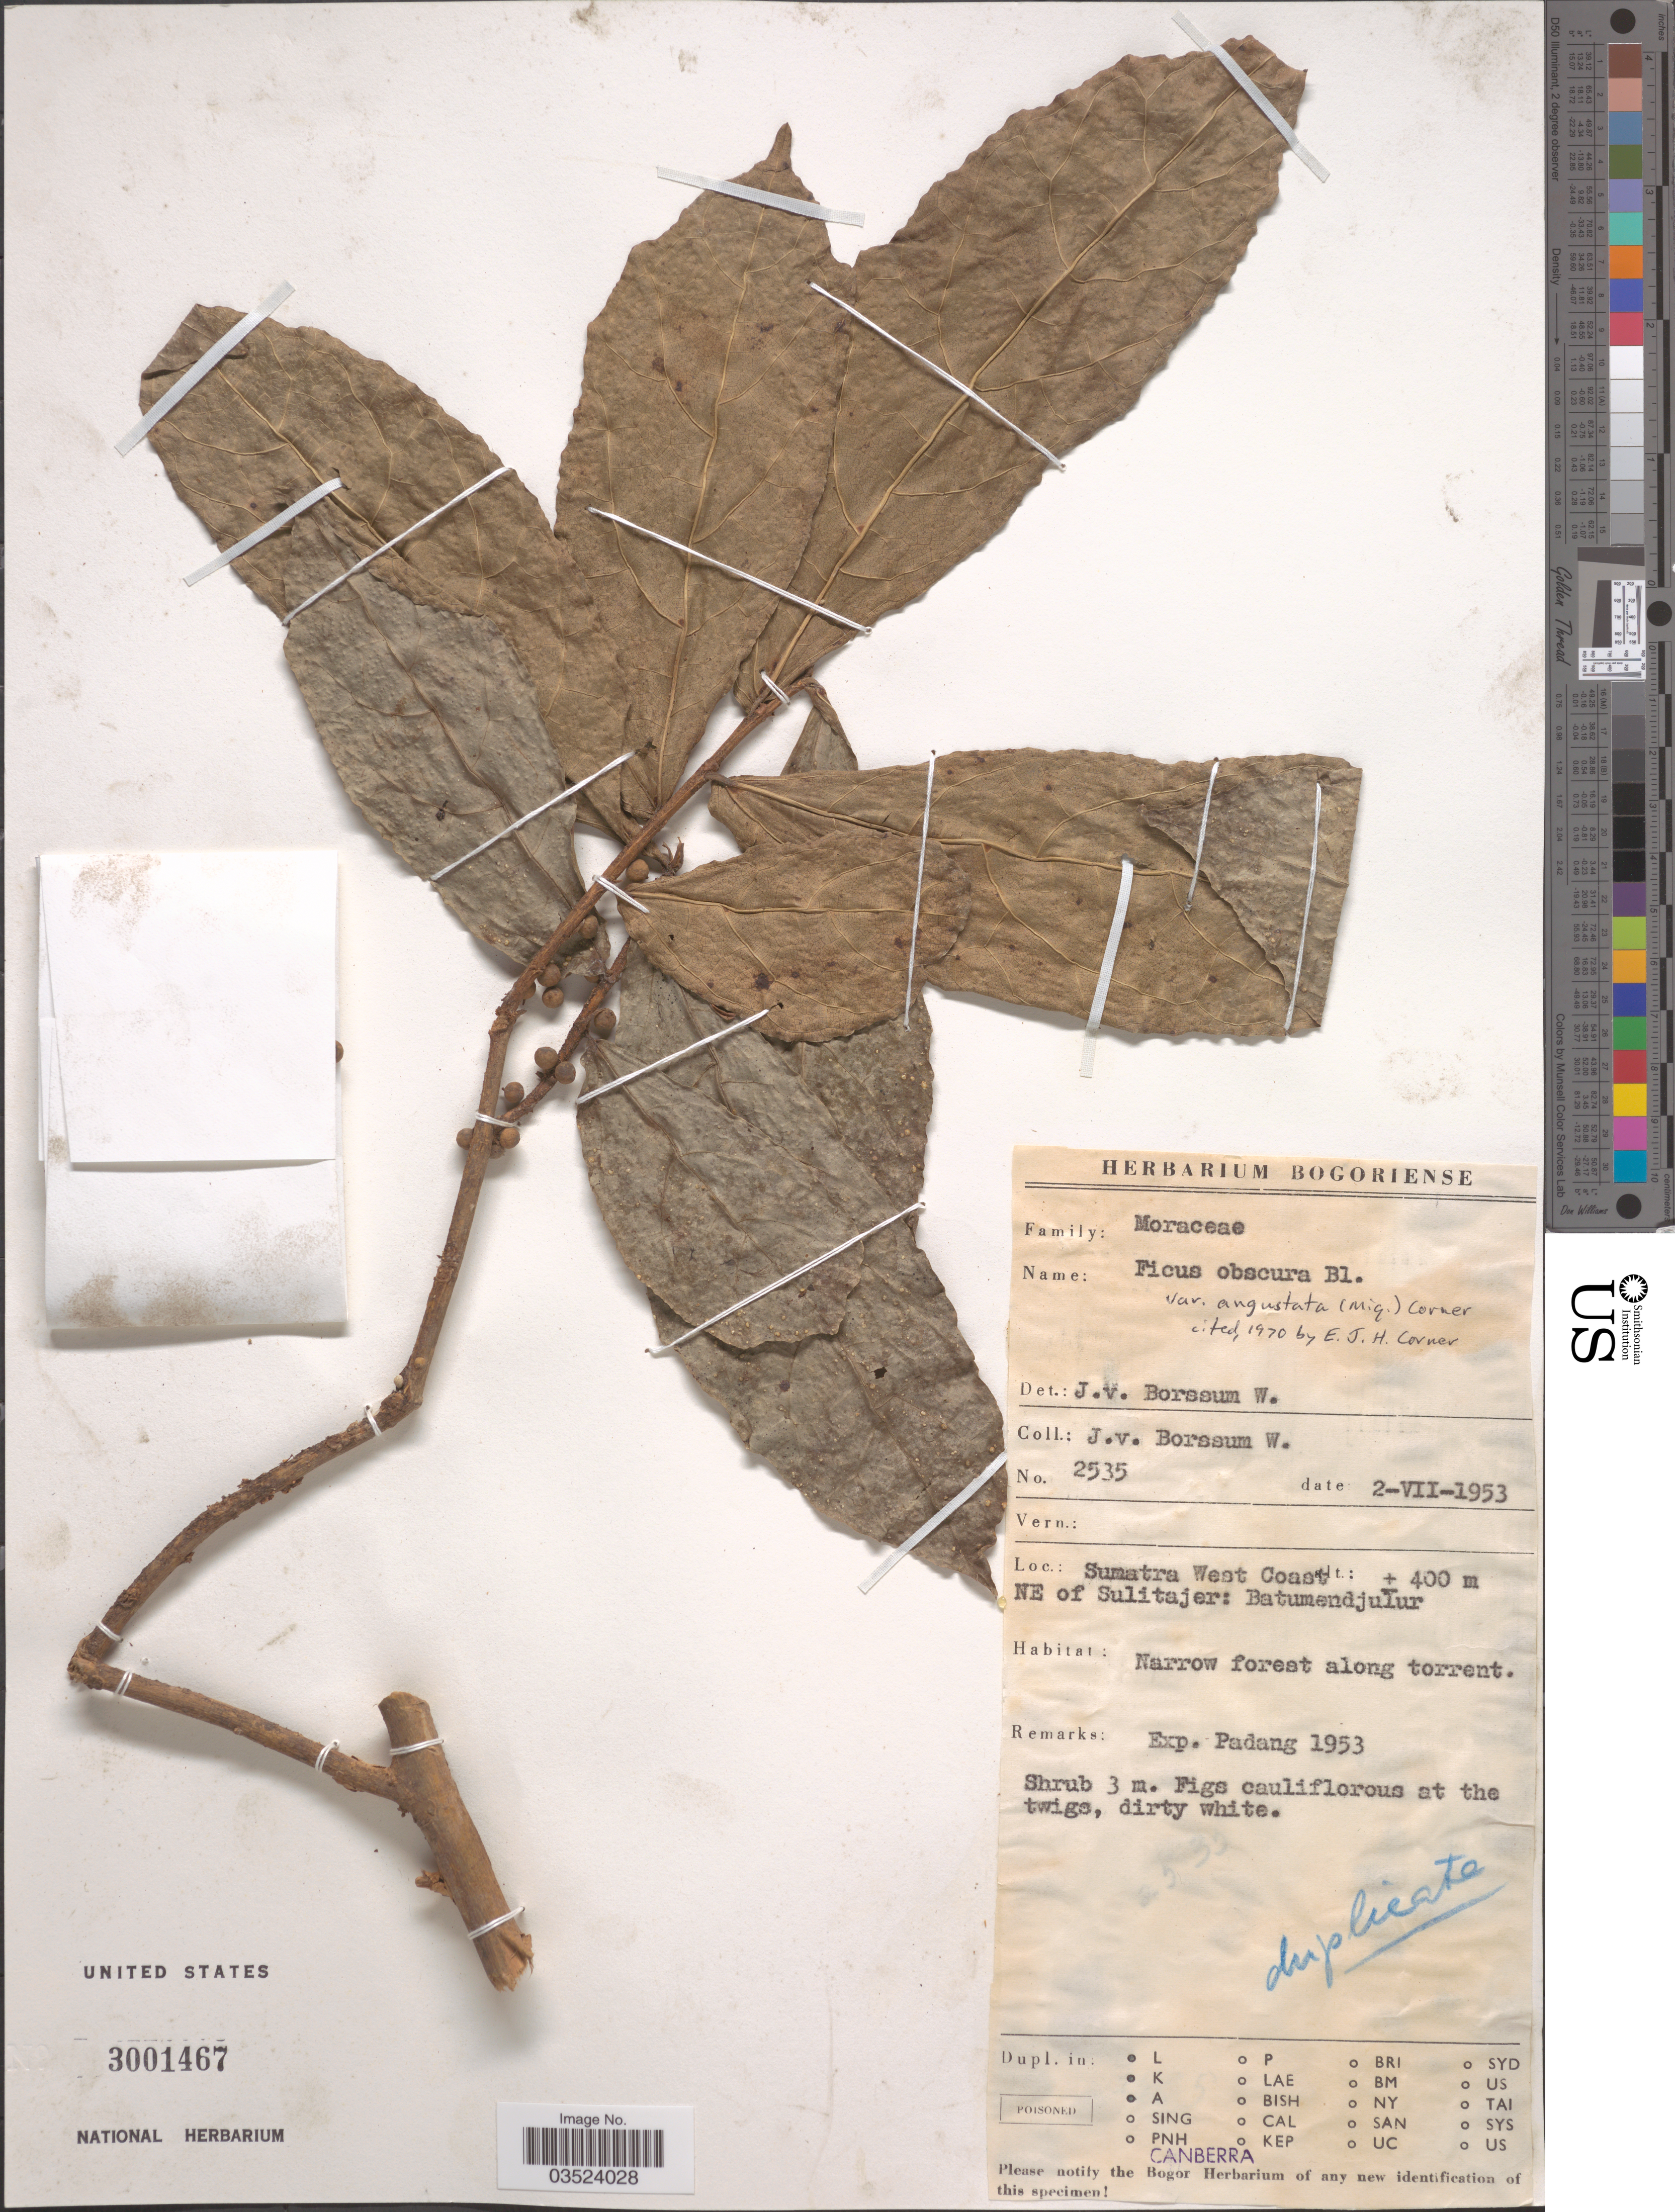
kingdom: Plantae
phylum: Tracheophyta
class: Magnoliopsida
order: Rosales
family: Moraceae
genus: Ficus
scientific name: Ficus obscura var. angustata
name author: (Miq.) Corner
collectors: J. Borssum Waalkes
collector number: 2535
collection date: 1953-07-02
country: Indonesia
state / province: Sumatra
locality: Sumatra West Coast. NE of Sulitajer: Batumendjulur.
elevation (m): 400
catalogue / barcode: US 3001467